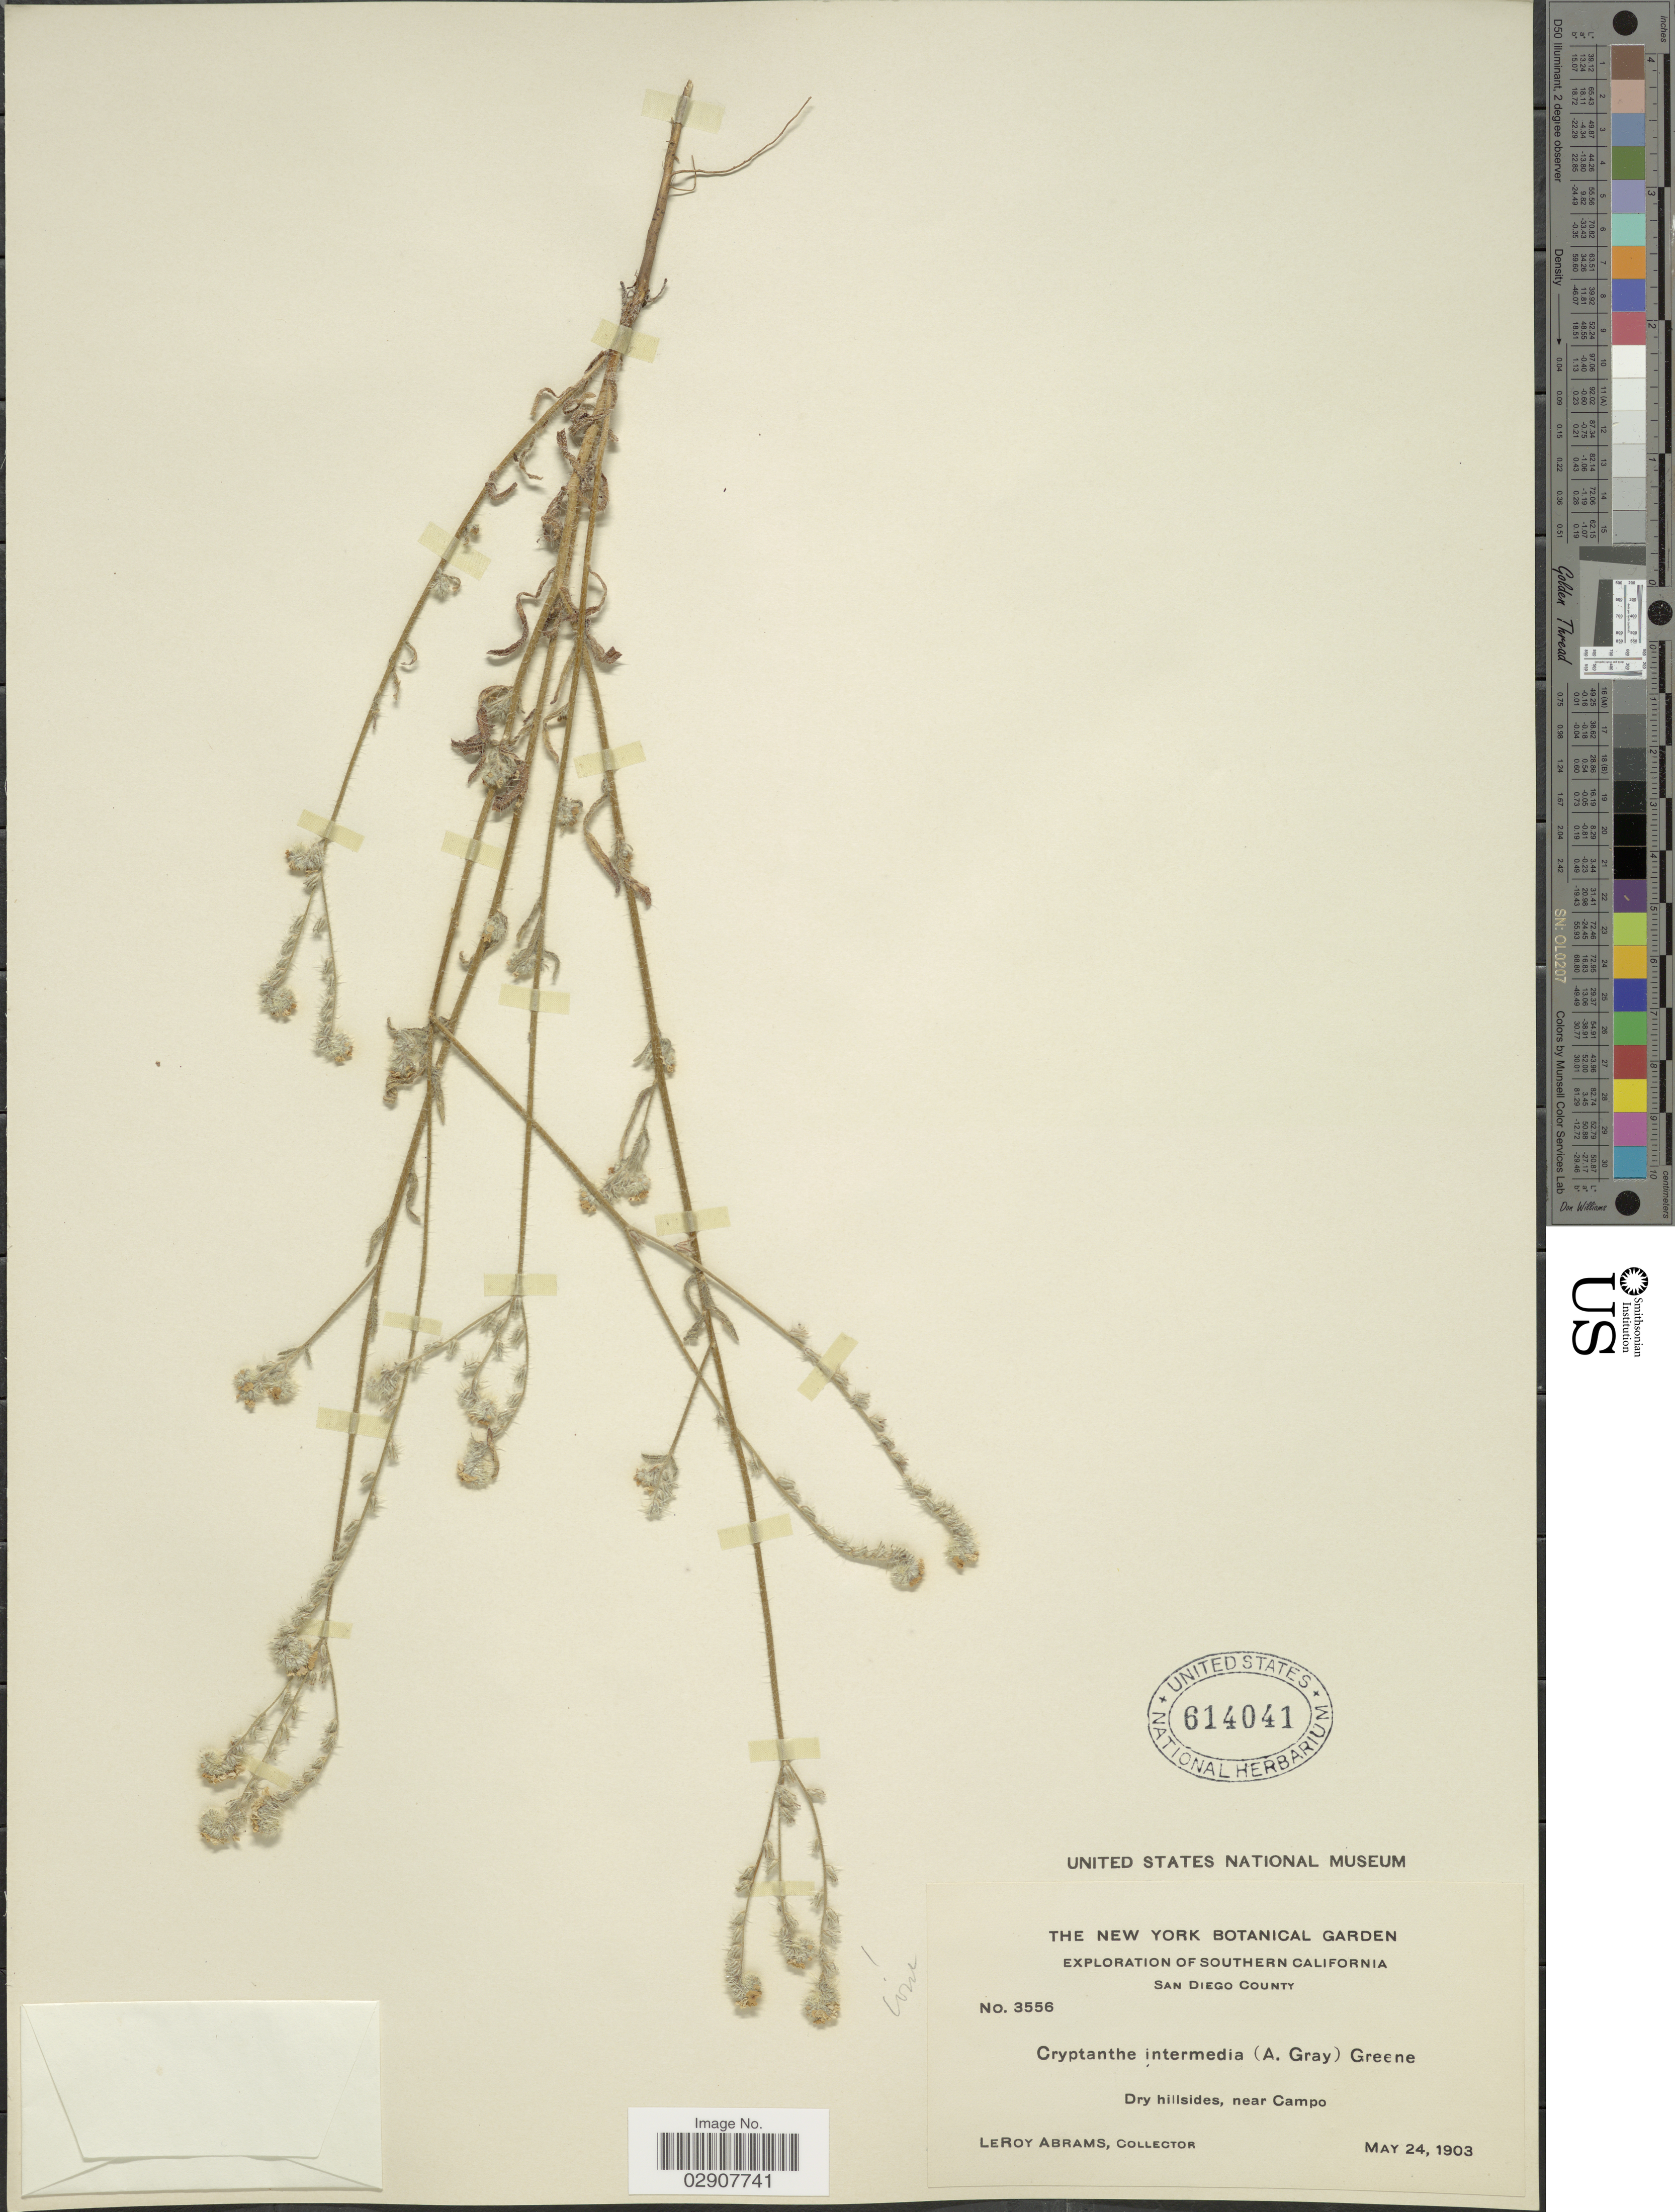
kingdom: Plantae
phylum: Tracheophyta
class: Magnoliopsida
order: Boraginales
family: Boraginaceae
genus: Cryptantha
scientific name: Cryptantha intermedia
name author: (A. Gray) Greene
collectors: L. Abrams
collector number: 3556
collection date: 1903-05-24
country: United States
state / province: California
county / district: San Diego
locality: Southern California, San Diego County, near Campo.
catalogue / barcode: US 614041